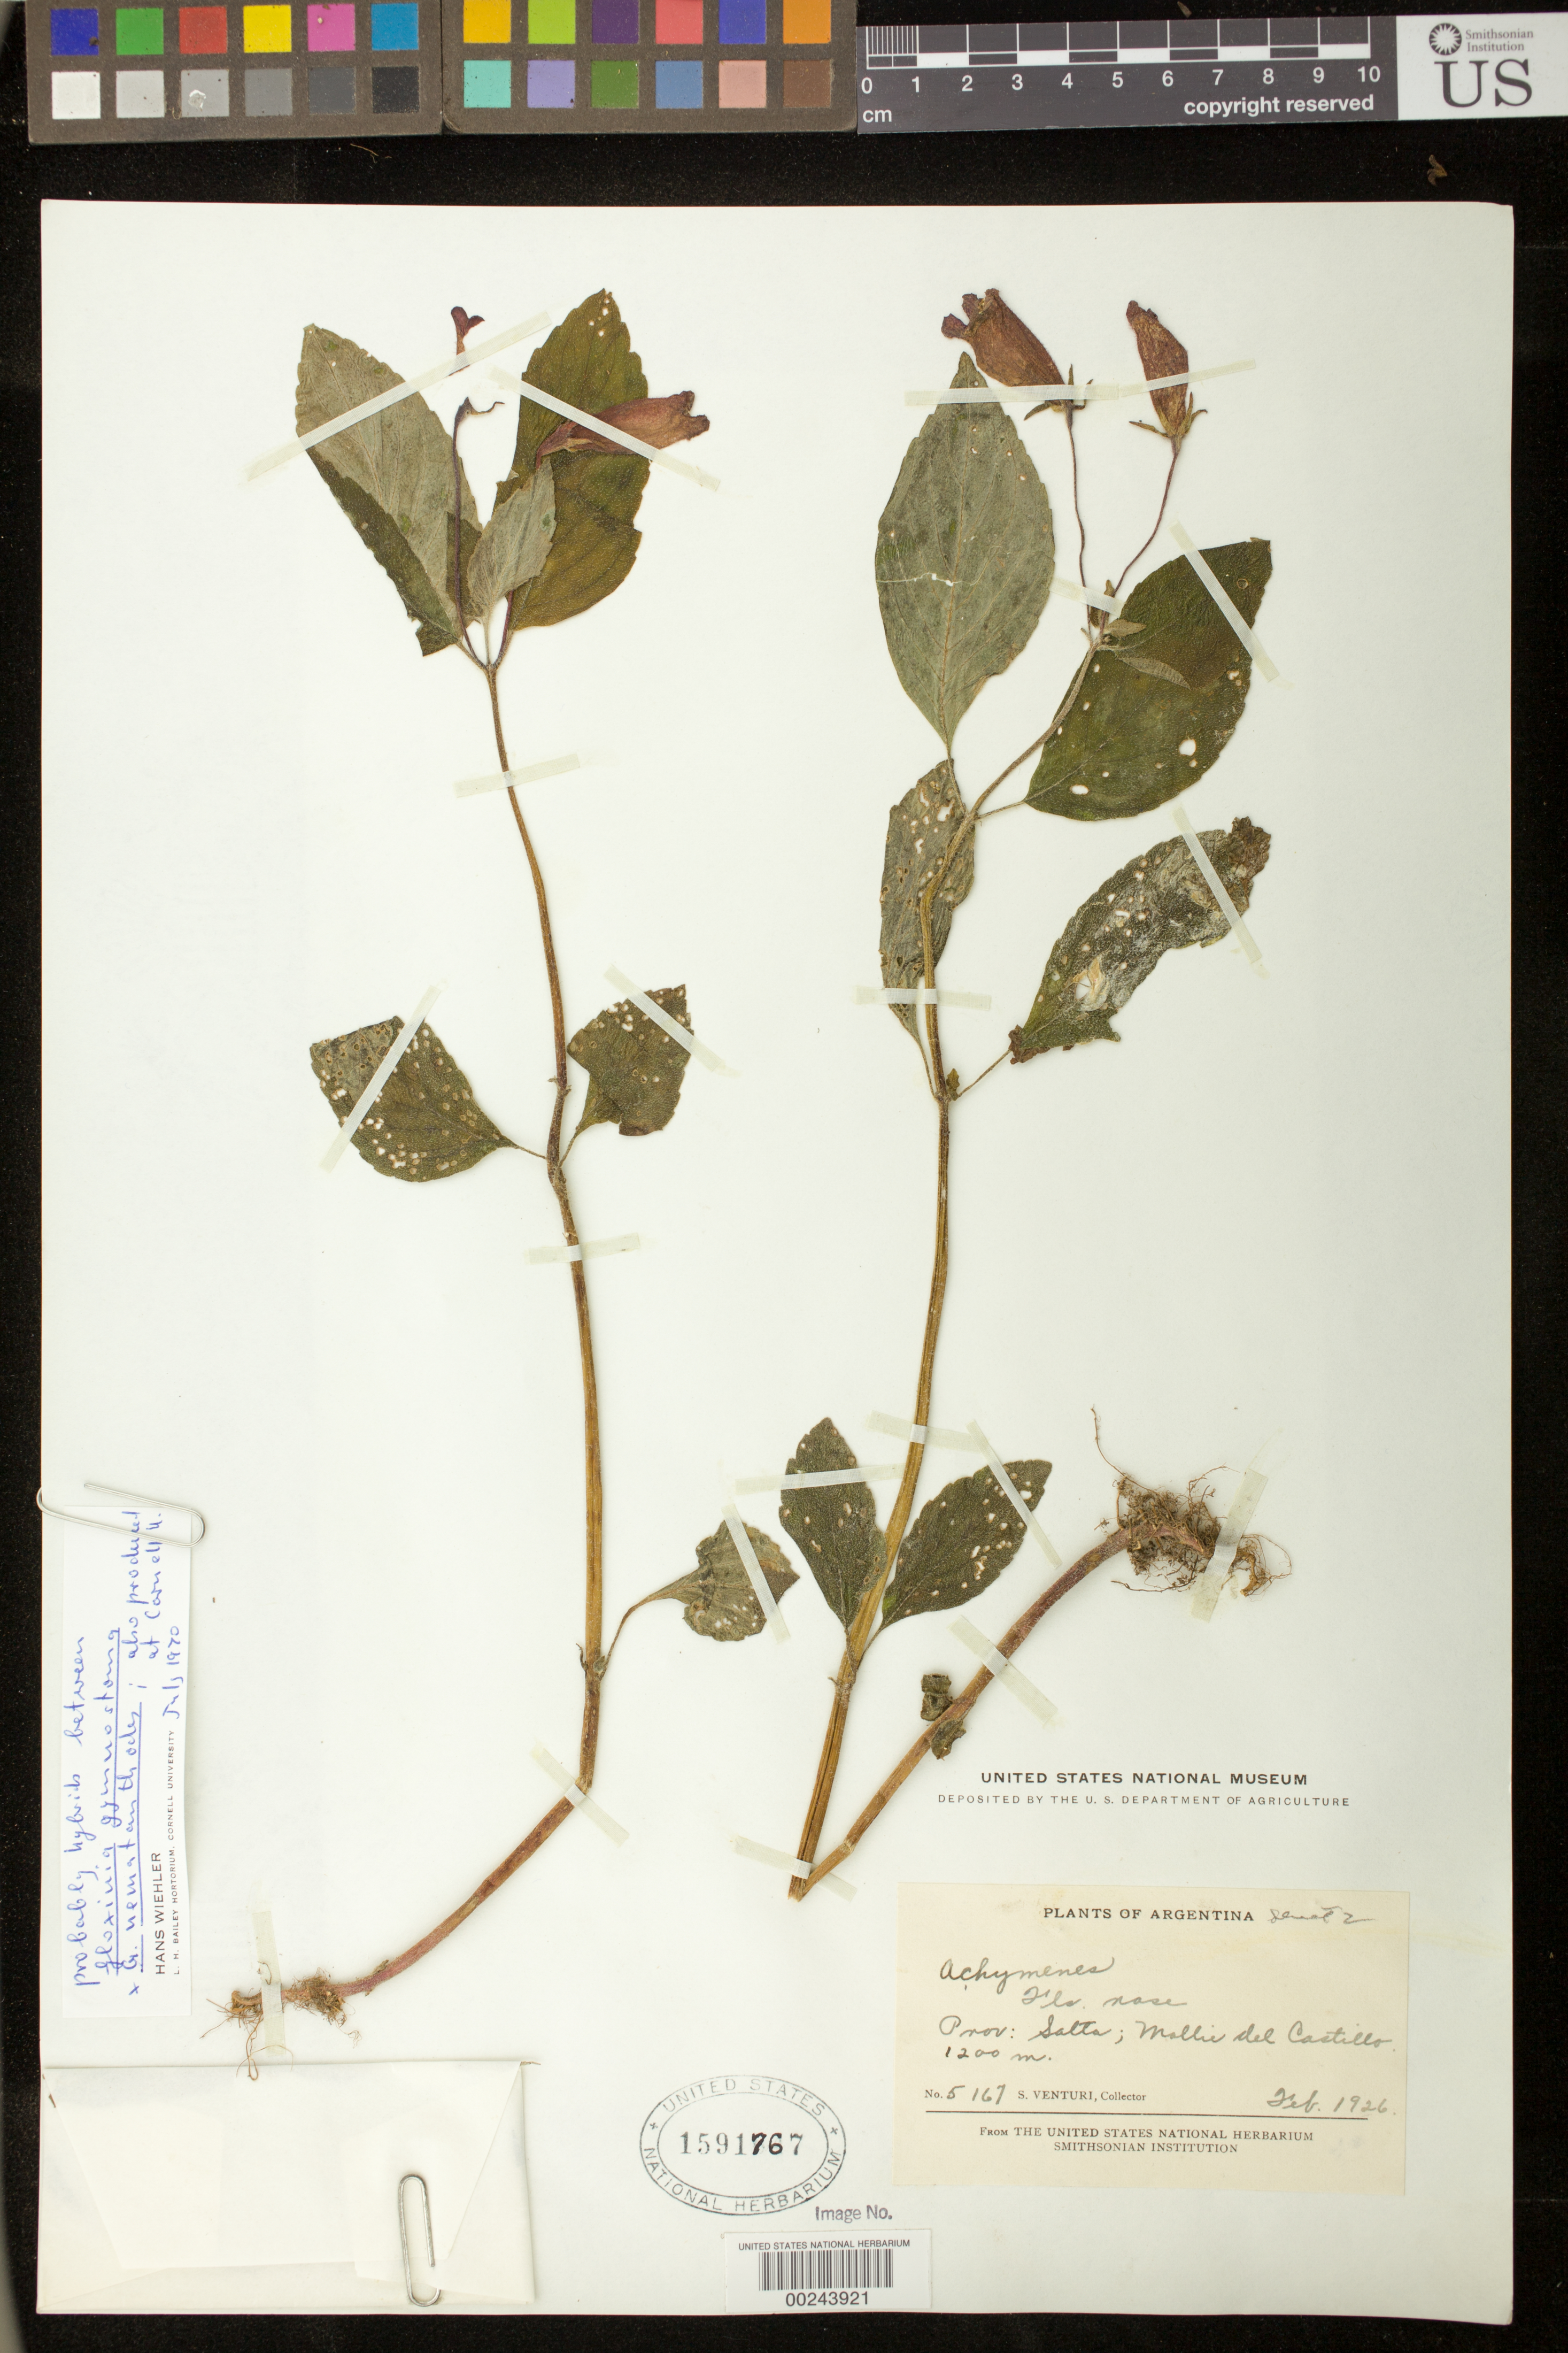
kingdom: Plantae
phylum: Tracheophyta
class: Magnoliopsida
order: Lamiales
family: Gesneriaceae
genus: Gloxinia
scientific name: Gloxinia nematanthodes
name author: (Kuntze) Wiehler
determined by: Boggan, J. K., (US), NMNH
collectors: S. Venturi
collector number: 5167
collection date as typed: Feb 1926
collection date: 1926-02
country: Argentina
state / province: Salta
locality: Mollie del Castillo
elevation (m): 1200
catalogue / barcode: US 1591767